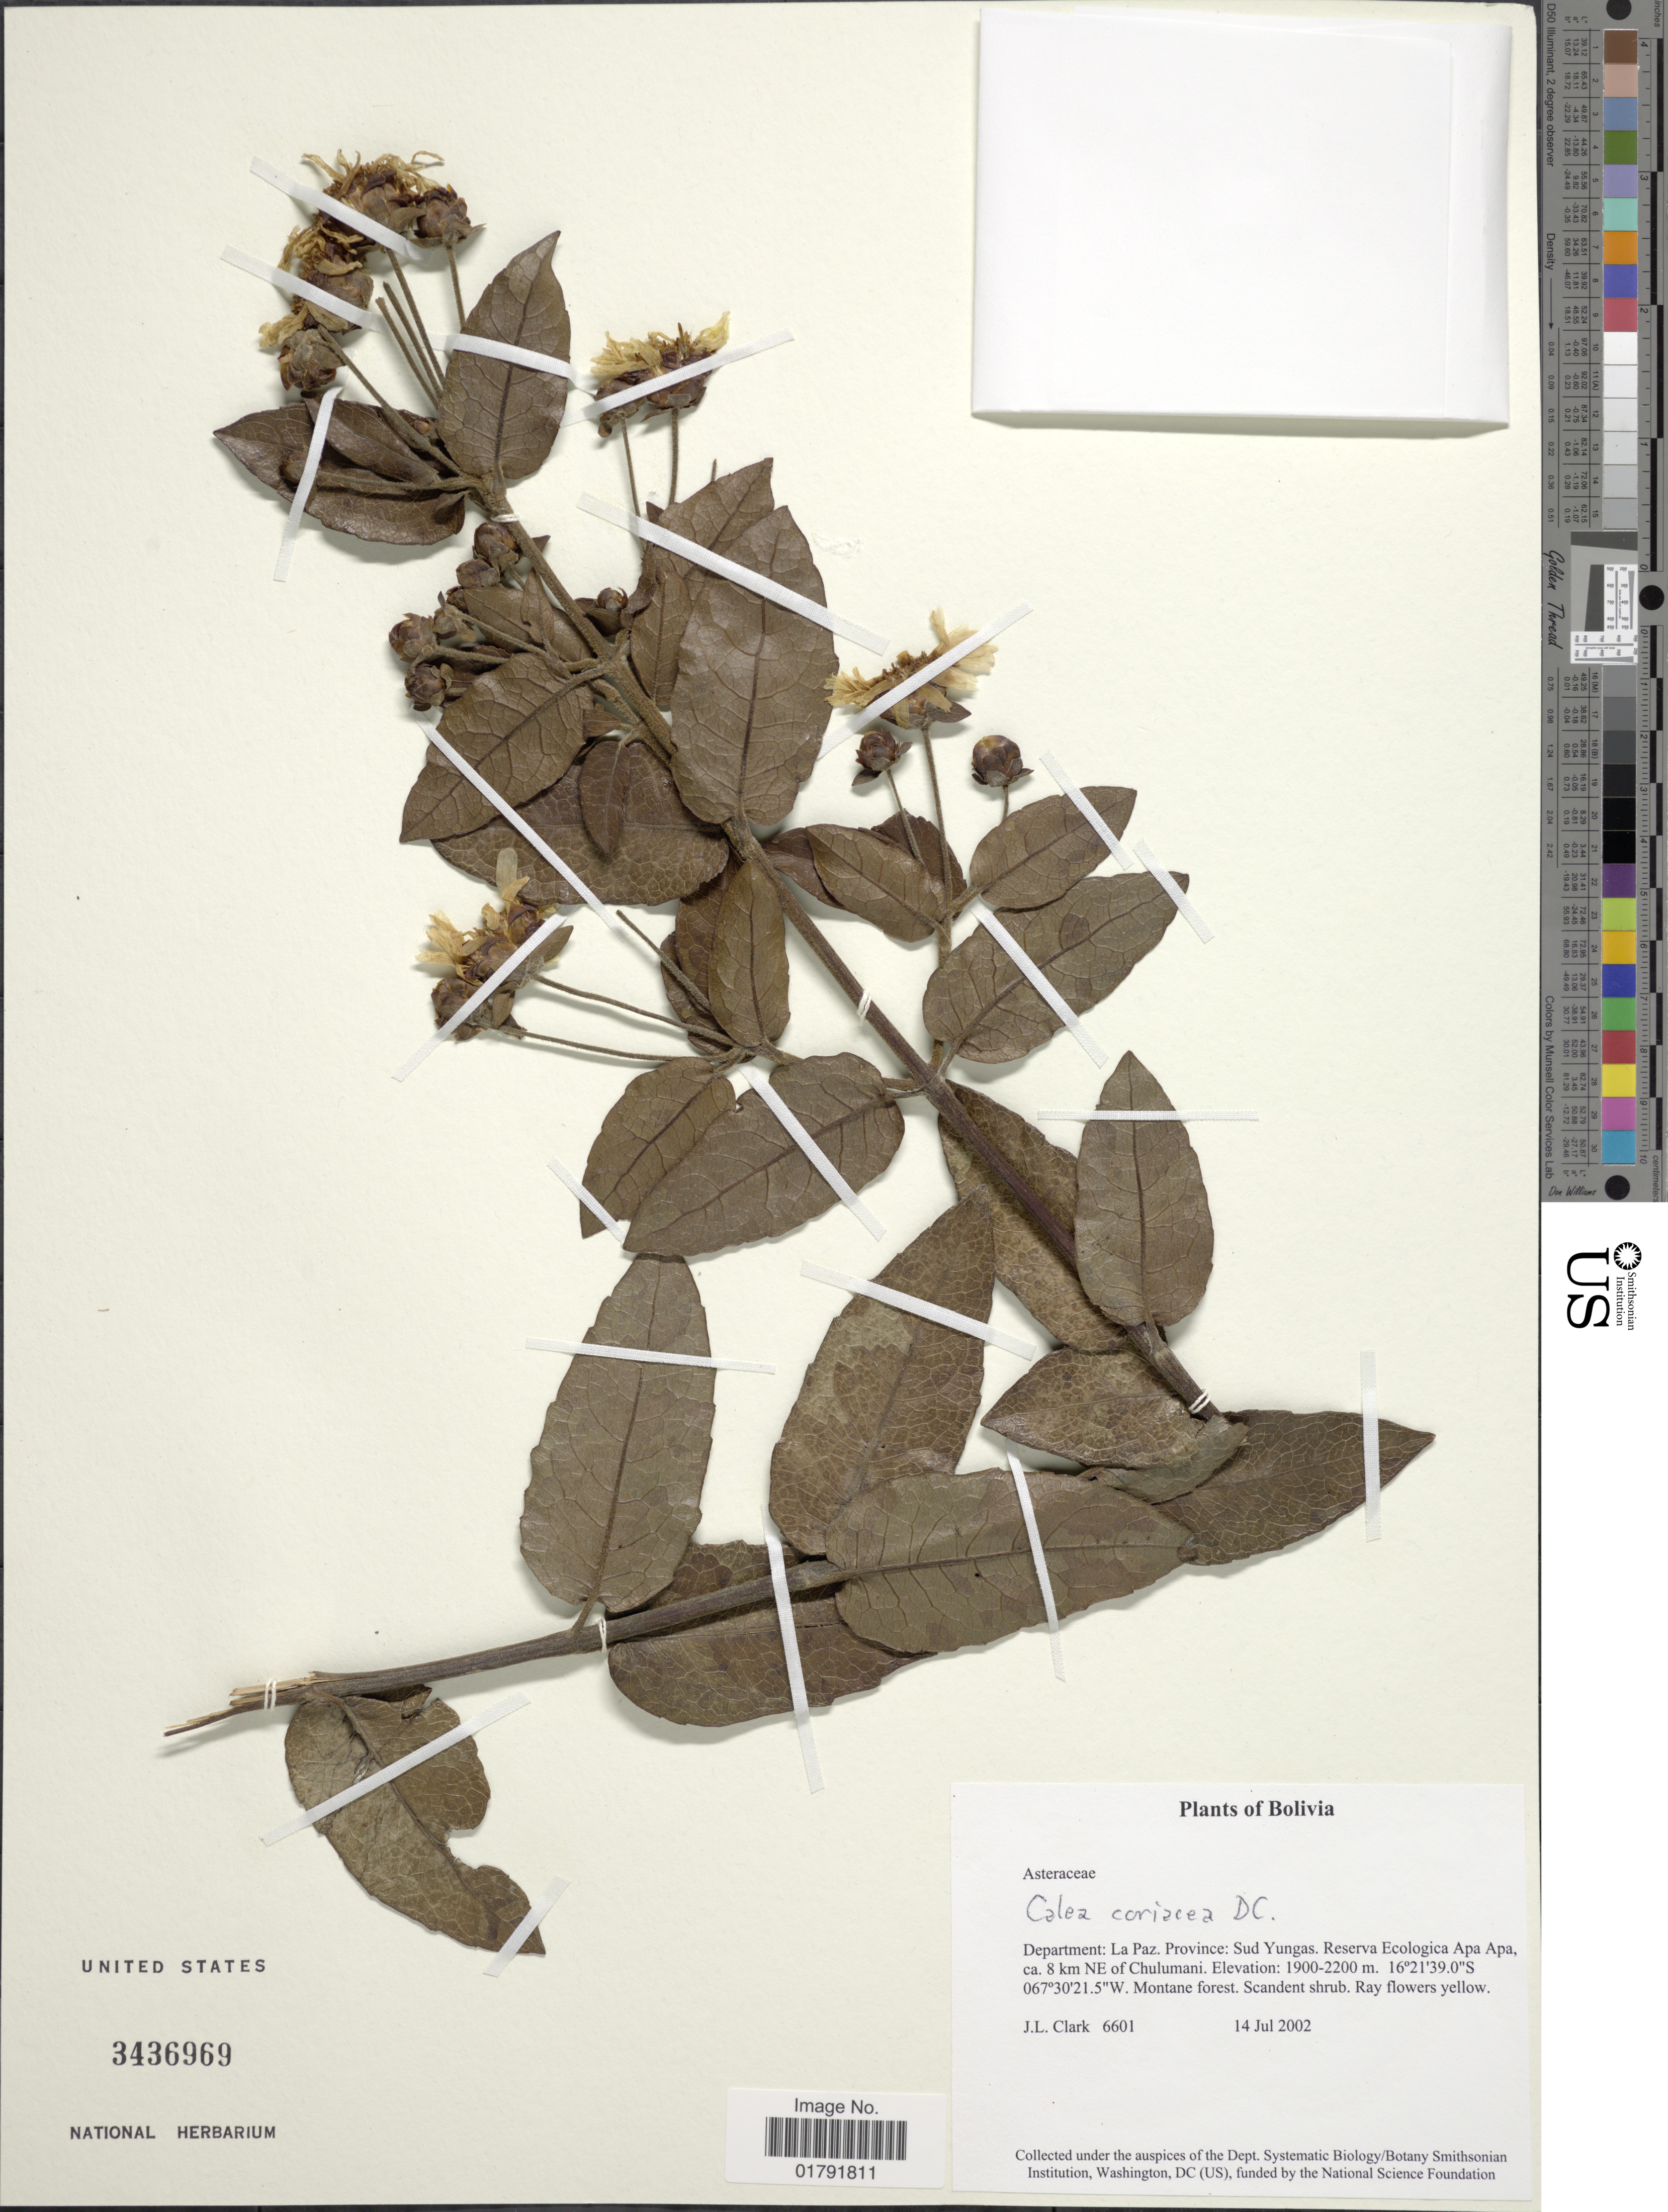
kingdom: Plantae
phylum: Tracheophyta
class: Magnoliopsida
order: Asterales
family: Asteraceae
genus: Calea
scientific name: Calea coriacea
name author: DC.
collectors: J. L. Clark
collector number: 6601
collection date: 2002-07-14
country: Bolivia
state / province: La Paz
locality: Province: Sud Yungas, Reserva Ecologica Apa Apa, ca. 8 km NE of Chulumani.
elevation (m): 1900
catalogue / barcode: US 3436969